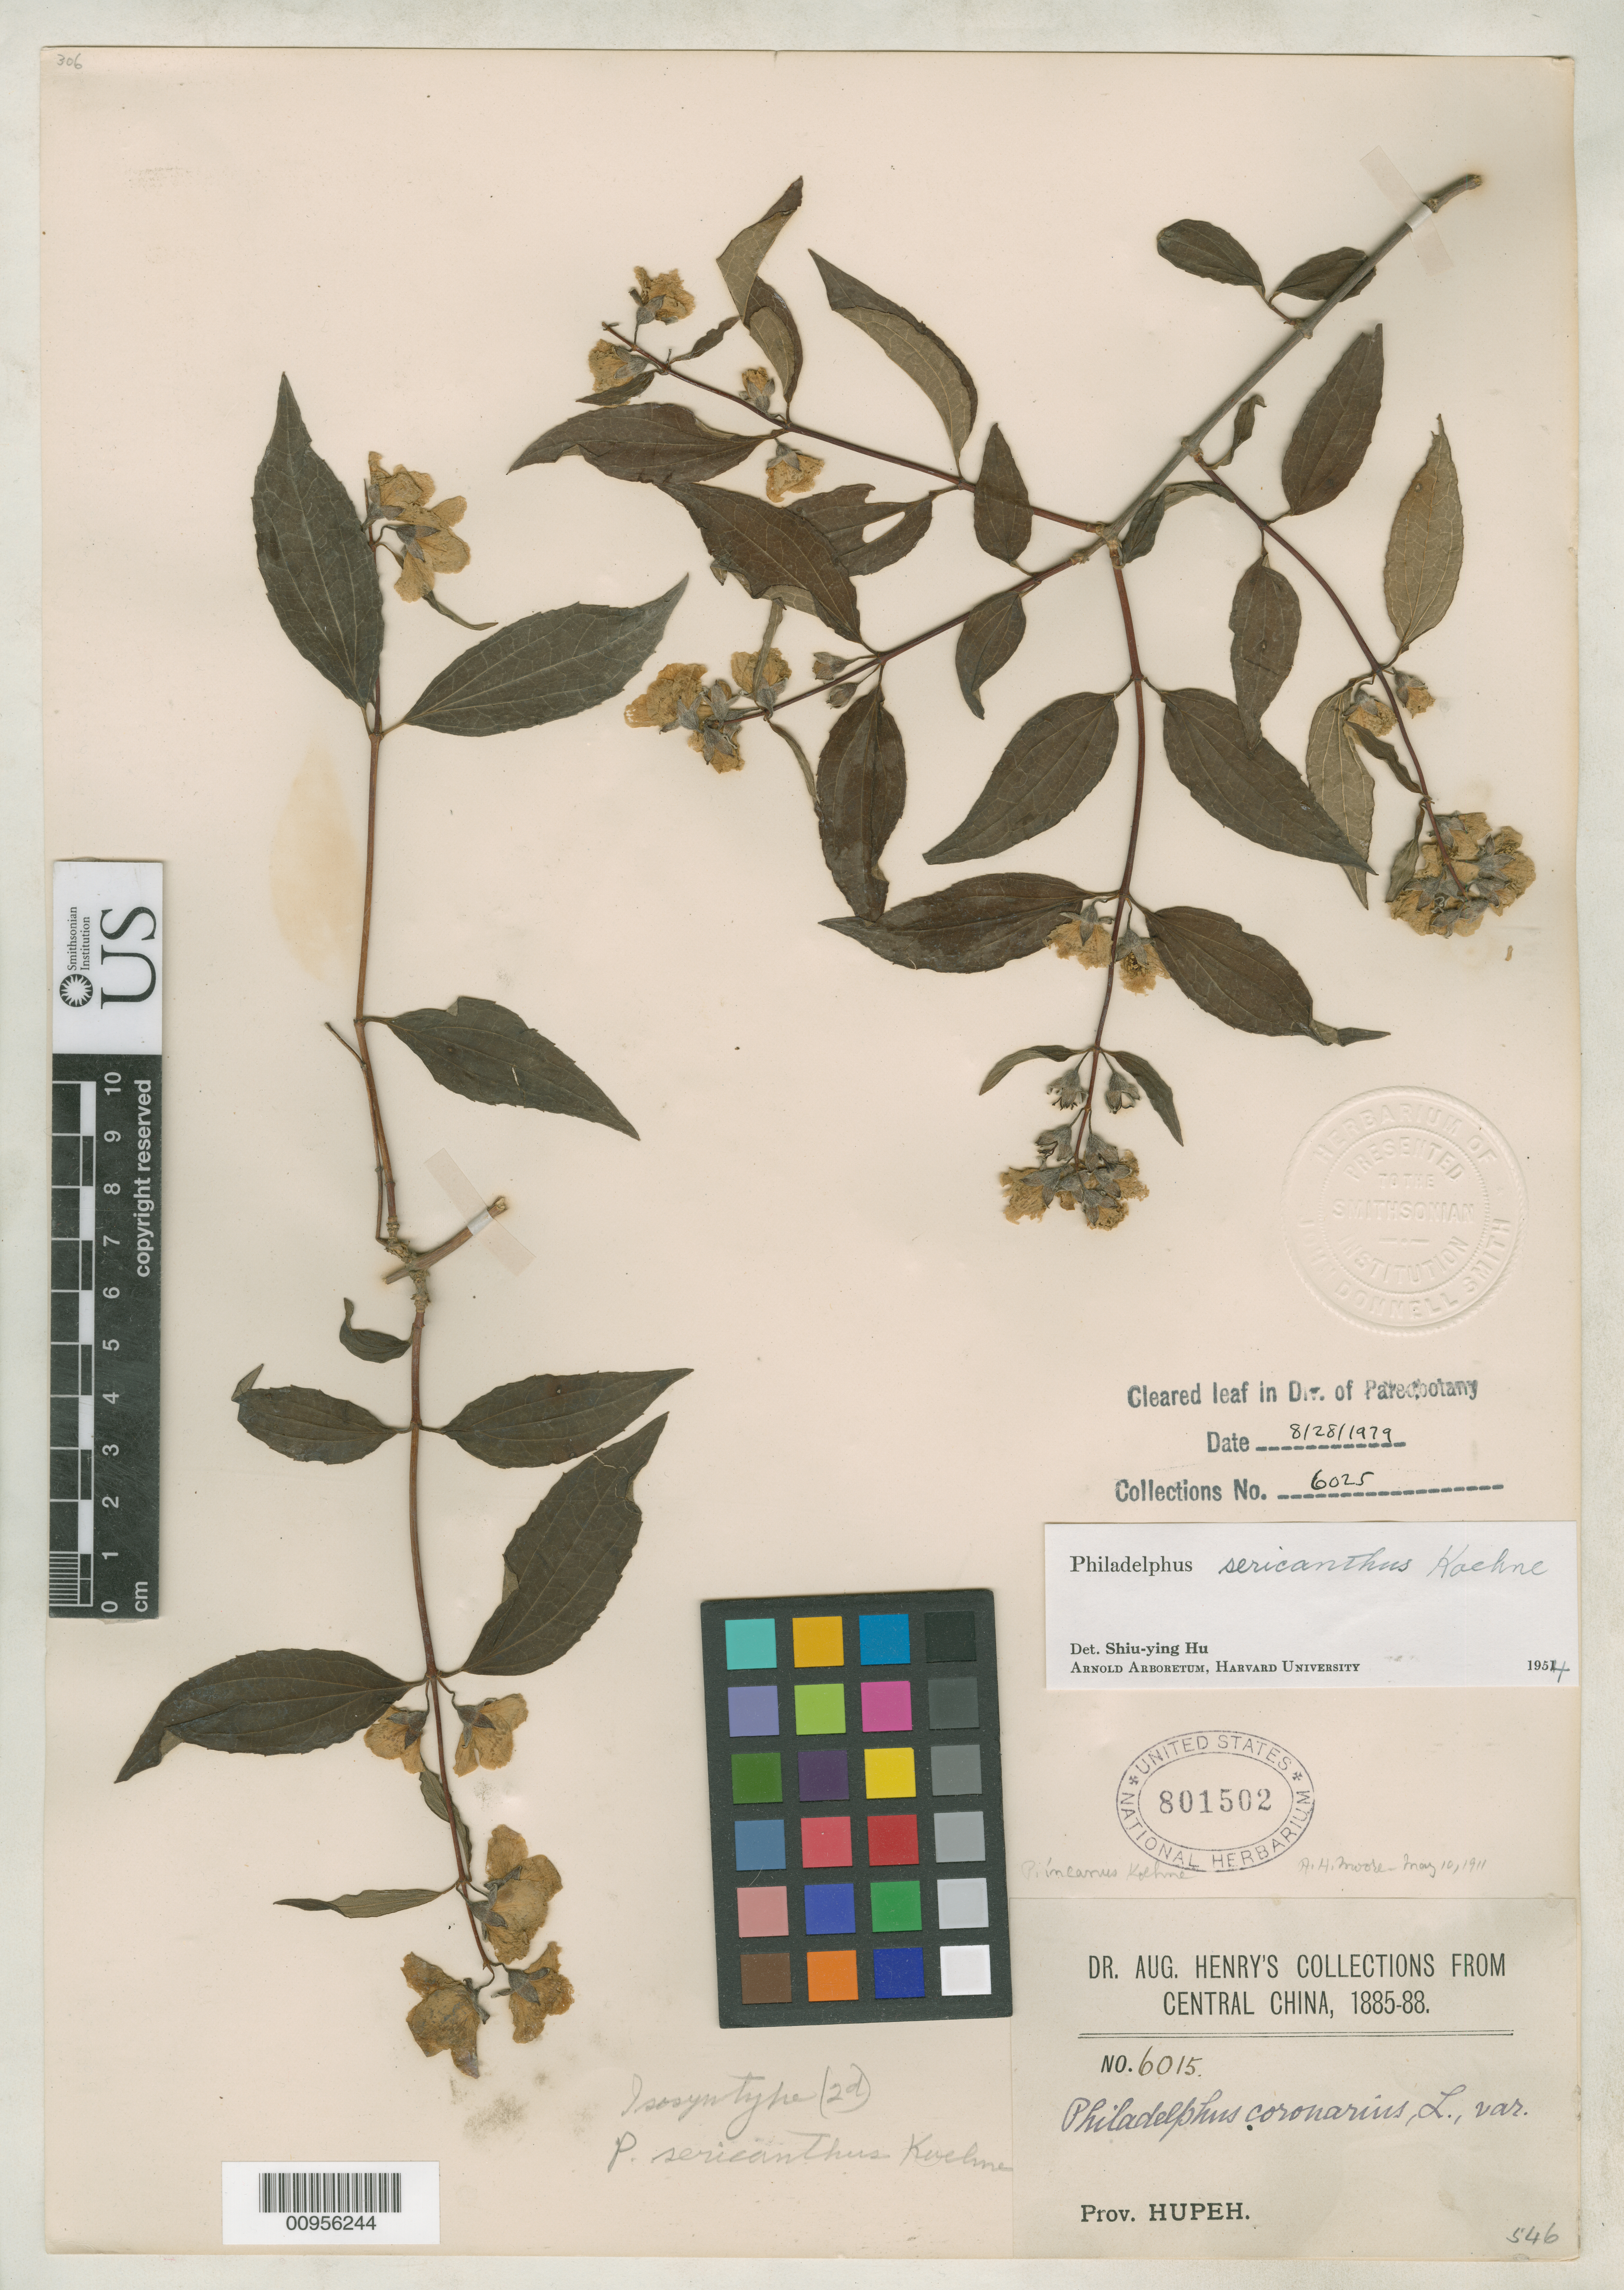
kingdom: Plantae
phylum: Tracheophyta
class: Magnoliopsida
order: Cornales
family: Hydrangeaceae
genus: Philadelphus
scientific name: Philadelphus sericanthus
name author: Koehne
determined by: Hu, S. Y.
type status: Isolectotype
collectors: A. Henry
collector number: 6015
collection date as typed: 1885 to -- --- 1888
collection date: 1885/1888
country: China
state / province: Hubei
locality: Prov. Hupeh.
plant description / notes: Specimen ex John Donnell Smith herbarium.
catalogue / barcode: US 801502